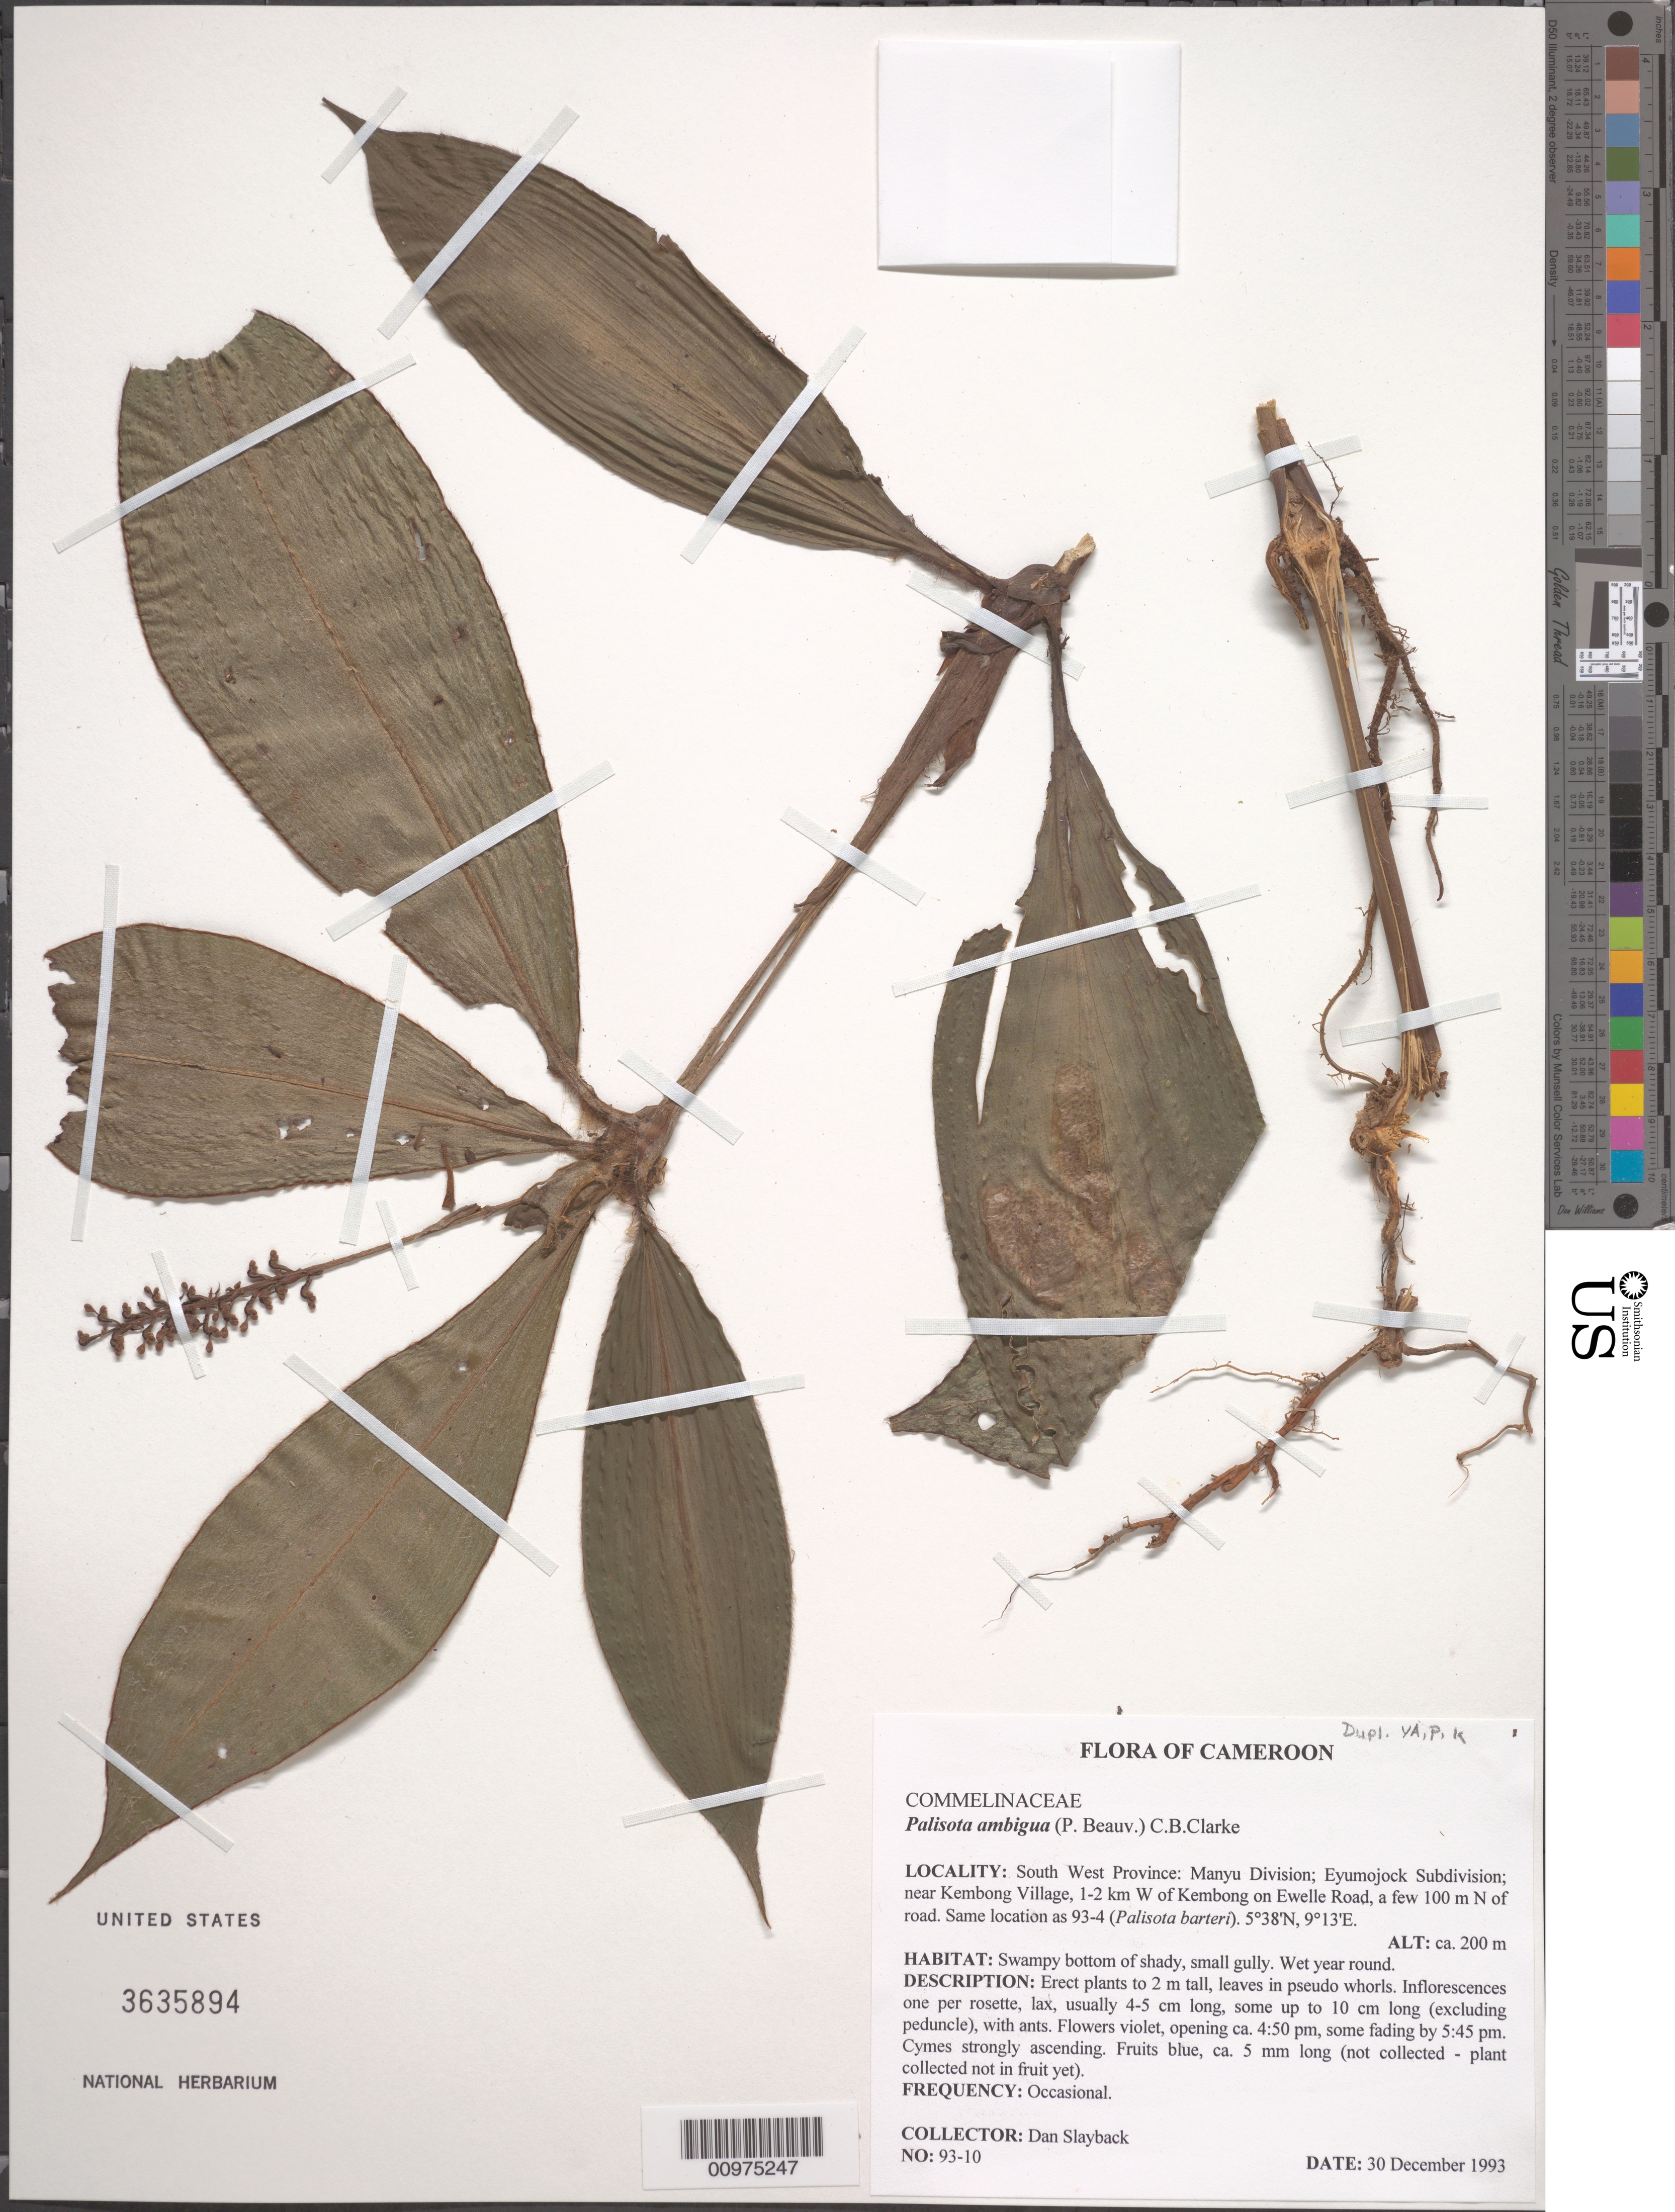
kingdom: Plantae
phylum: Tracheophyta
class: Liliopsida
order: Commelinales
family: Commelinaceae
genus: Palisota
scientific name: Palisota ambigua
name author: (P. Beauv.) C.B. Clarke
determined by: Faden, Robert B., (US), Smithsonian Institution - National Museum of Natural History (UNITED STATES)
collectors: D. Slayback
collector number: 93-10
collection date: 1993-12-30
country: Cameroon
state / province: Sud-Ouest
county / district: Manyu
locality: near Kembong Village, 1-2 km W of Kembong on Ewelle Road, a few 100 n N of road. Same location as 93-4 (Palisota barteri).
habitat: Swampy bottom of shady, small gully. Wet year round.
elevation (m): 200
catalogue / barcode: US 3635894